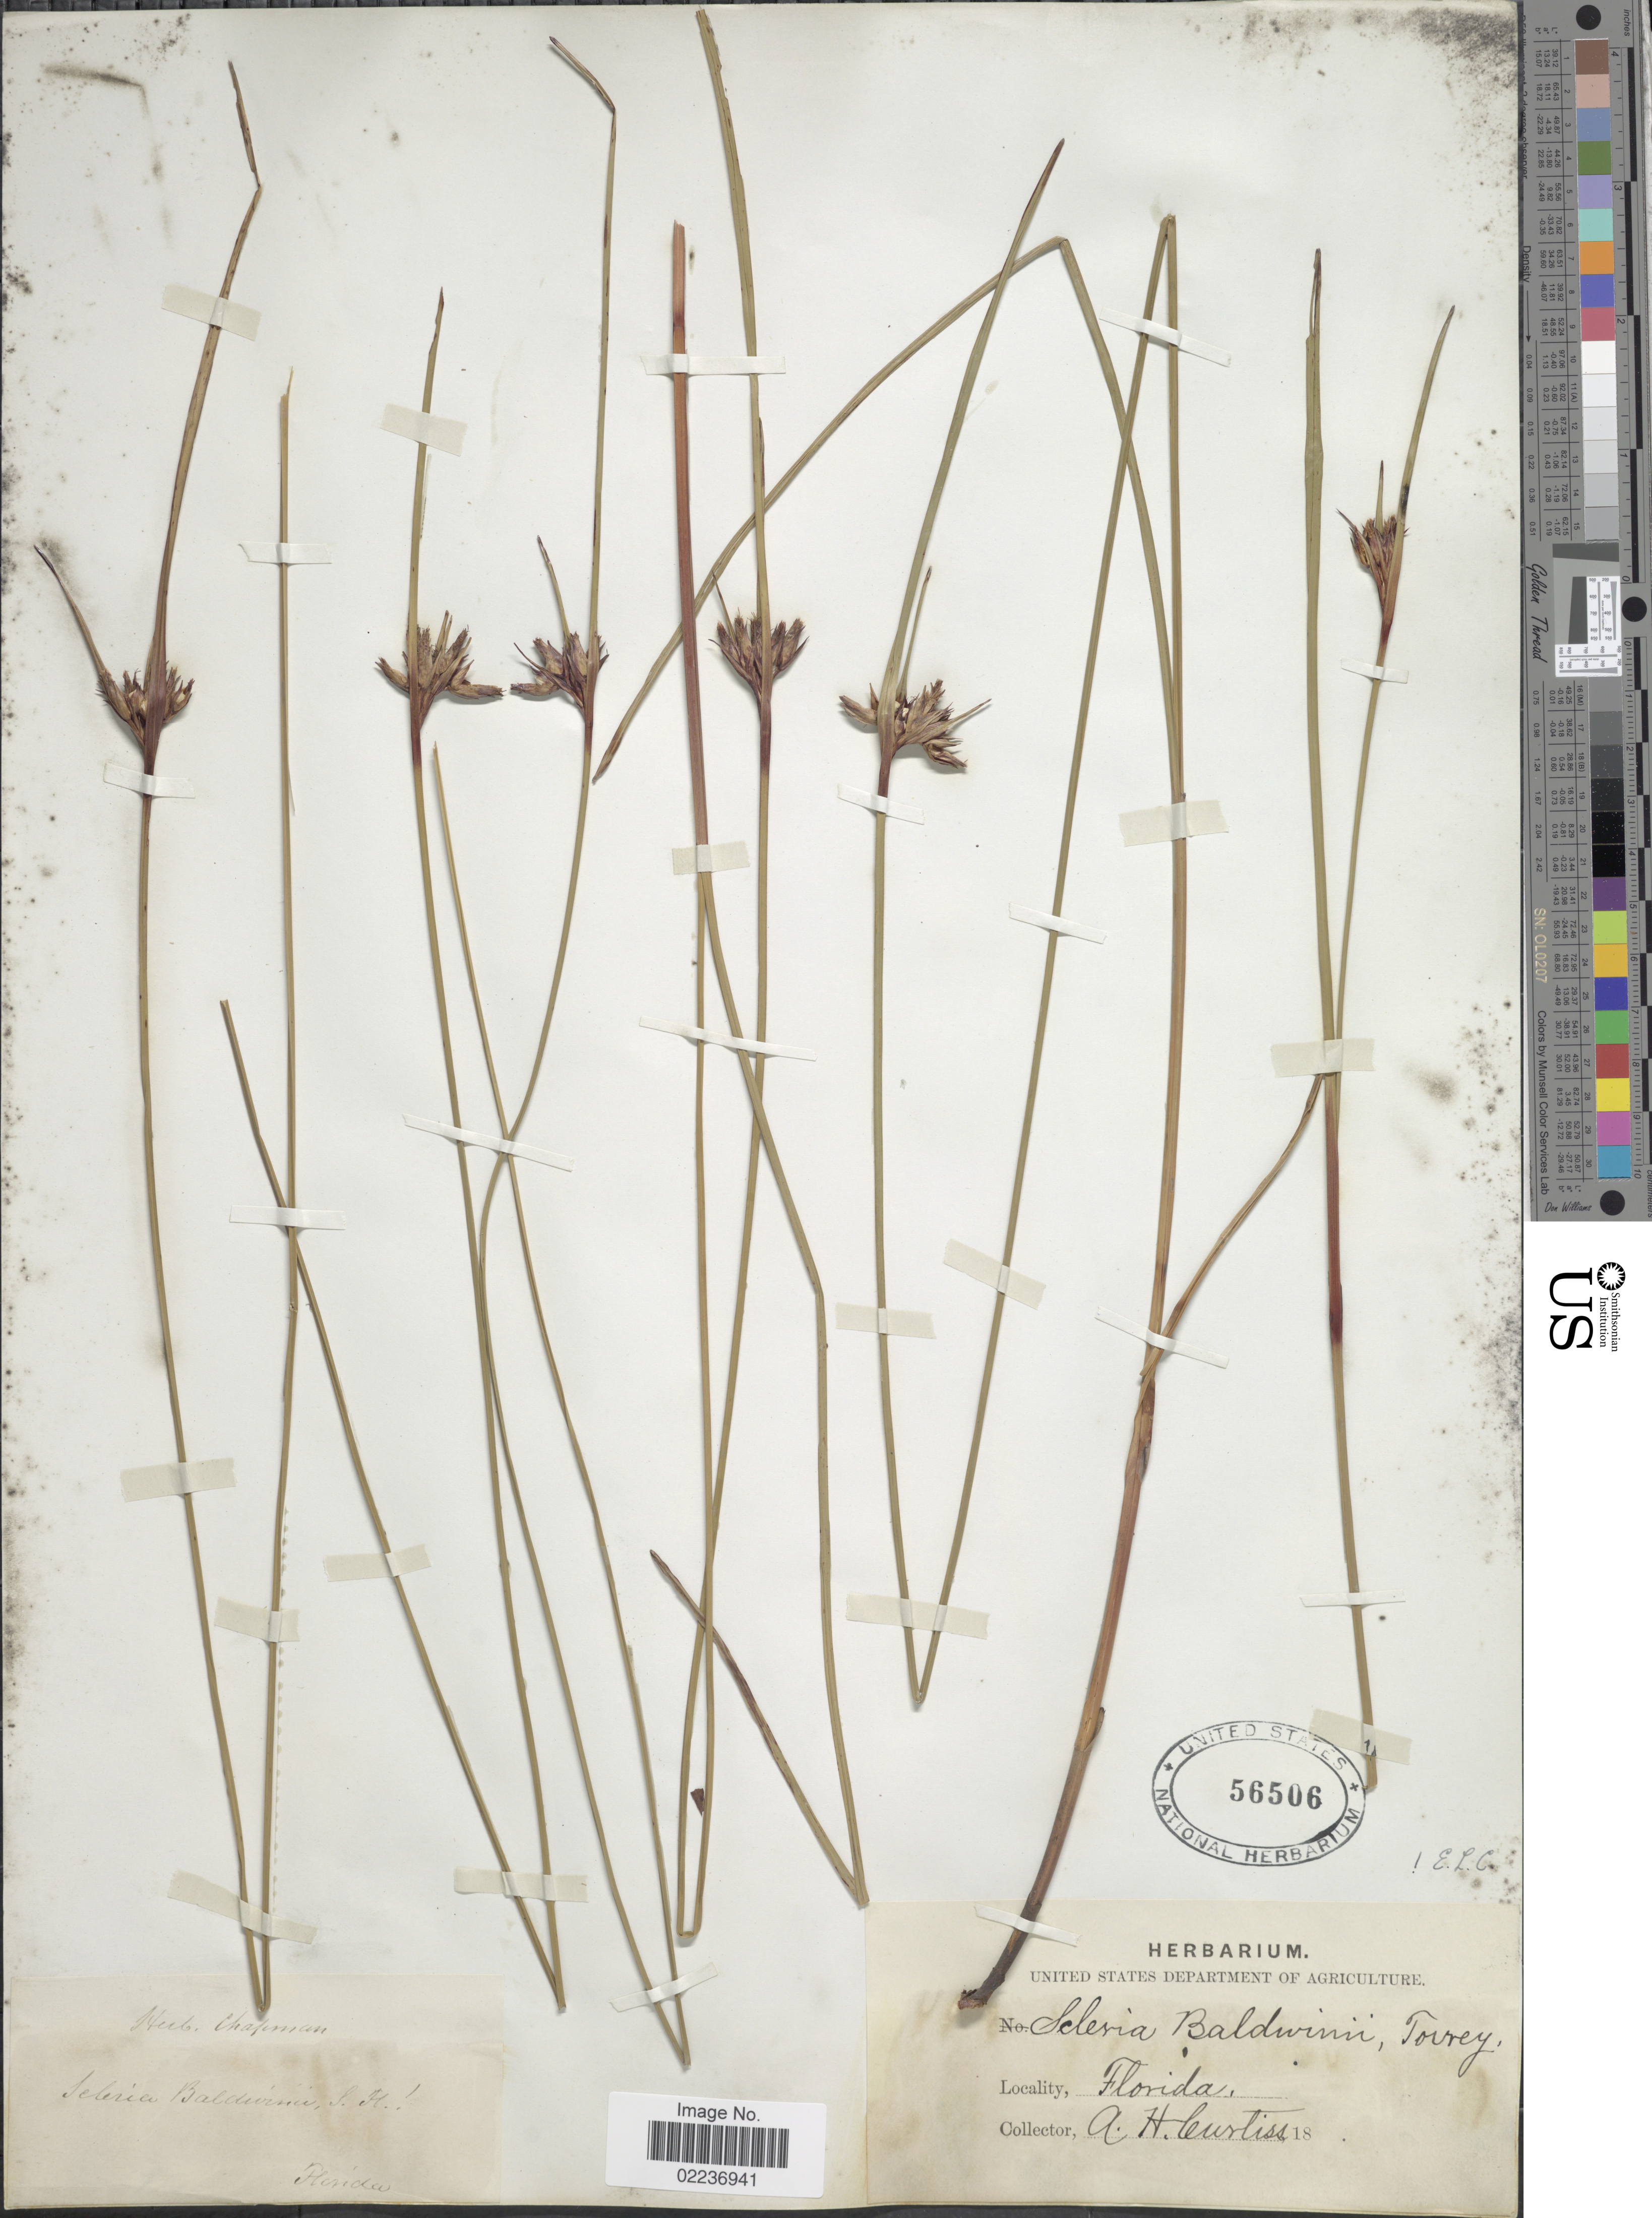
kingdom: Plantae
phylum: Tracheophyta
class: Liliopsida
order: Poales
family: Cyperaceae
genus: Scleria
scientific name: Scleria baldwinii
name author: (Torr.) Steud.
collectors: A. H. Curtiss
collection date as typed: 18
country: United States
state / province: Florida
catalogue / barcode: US 56506